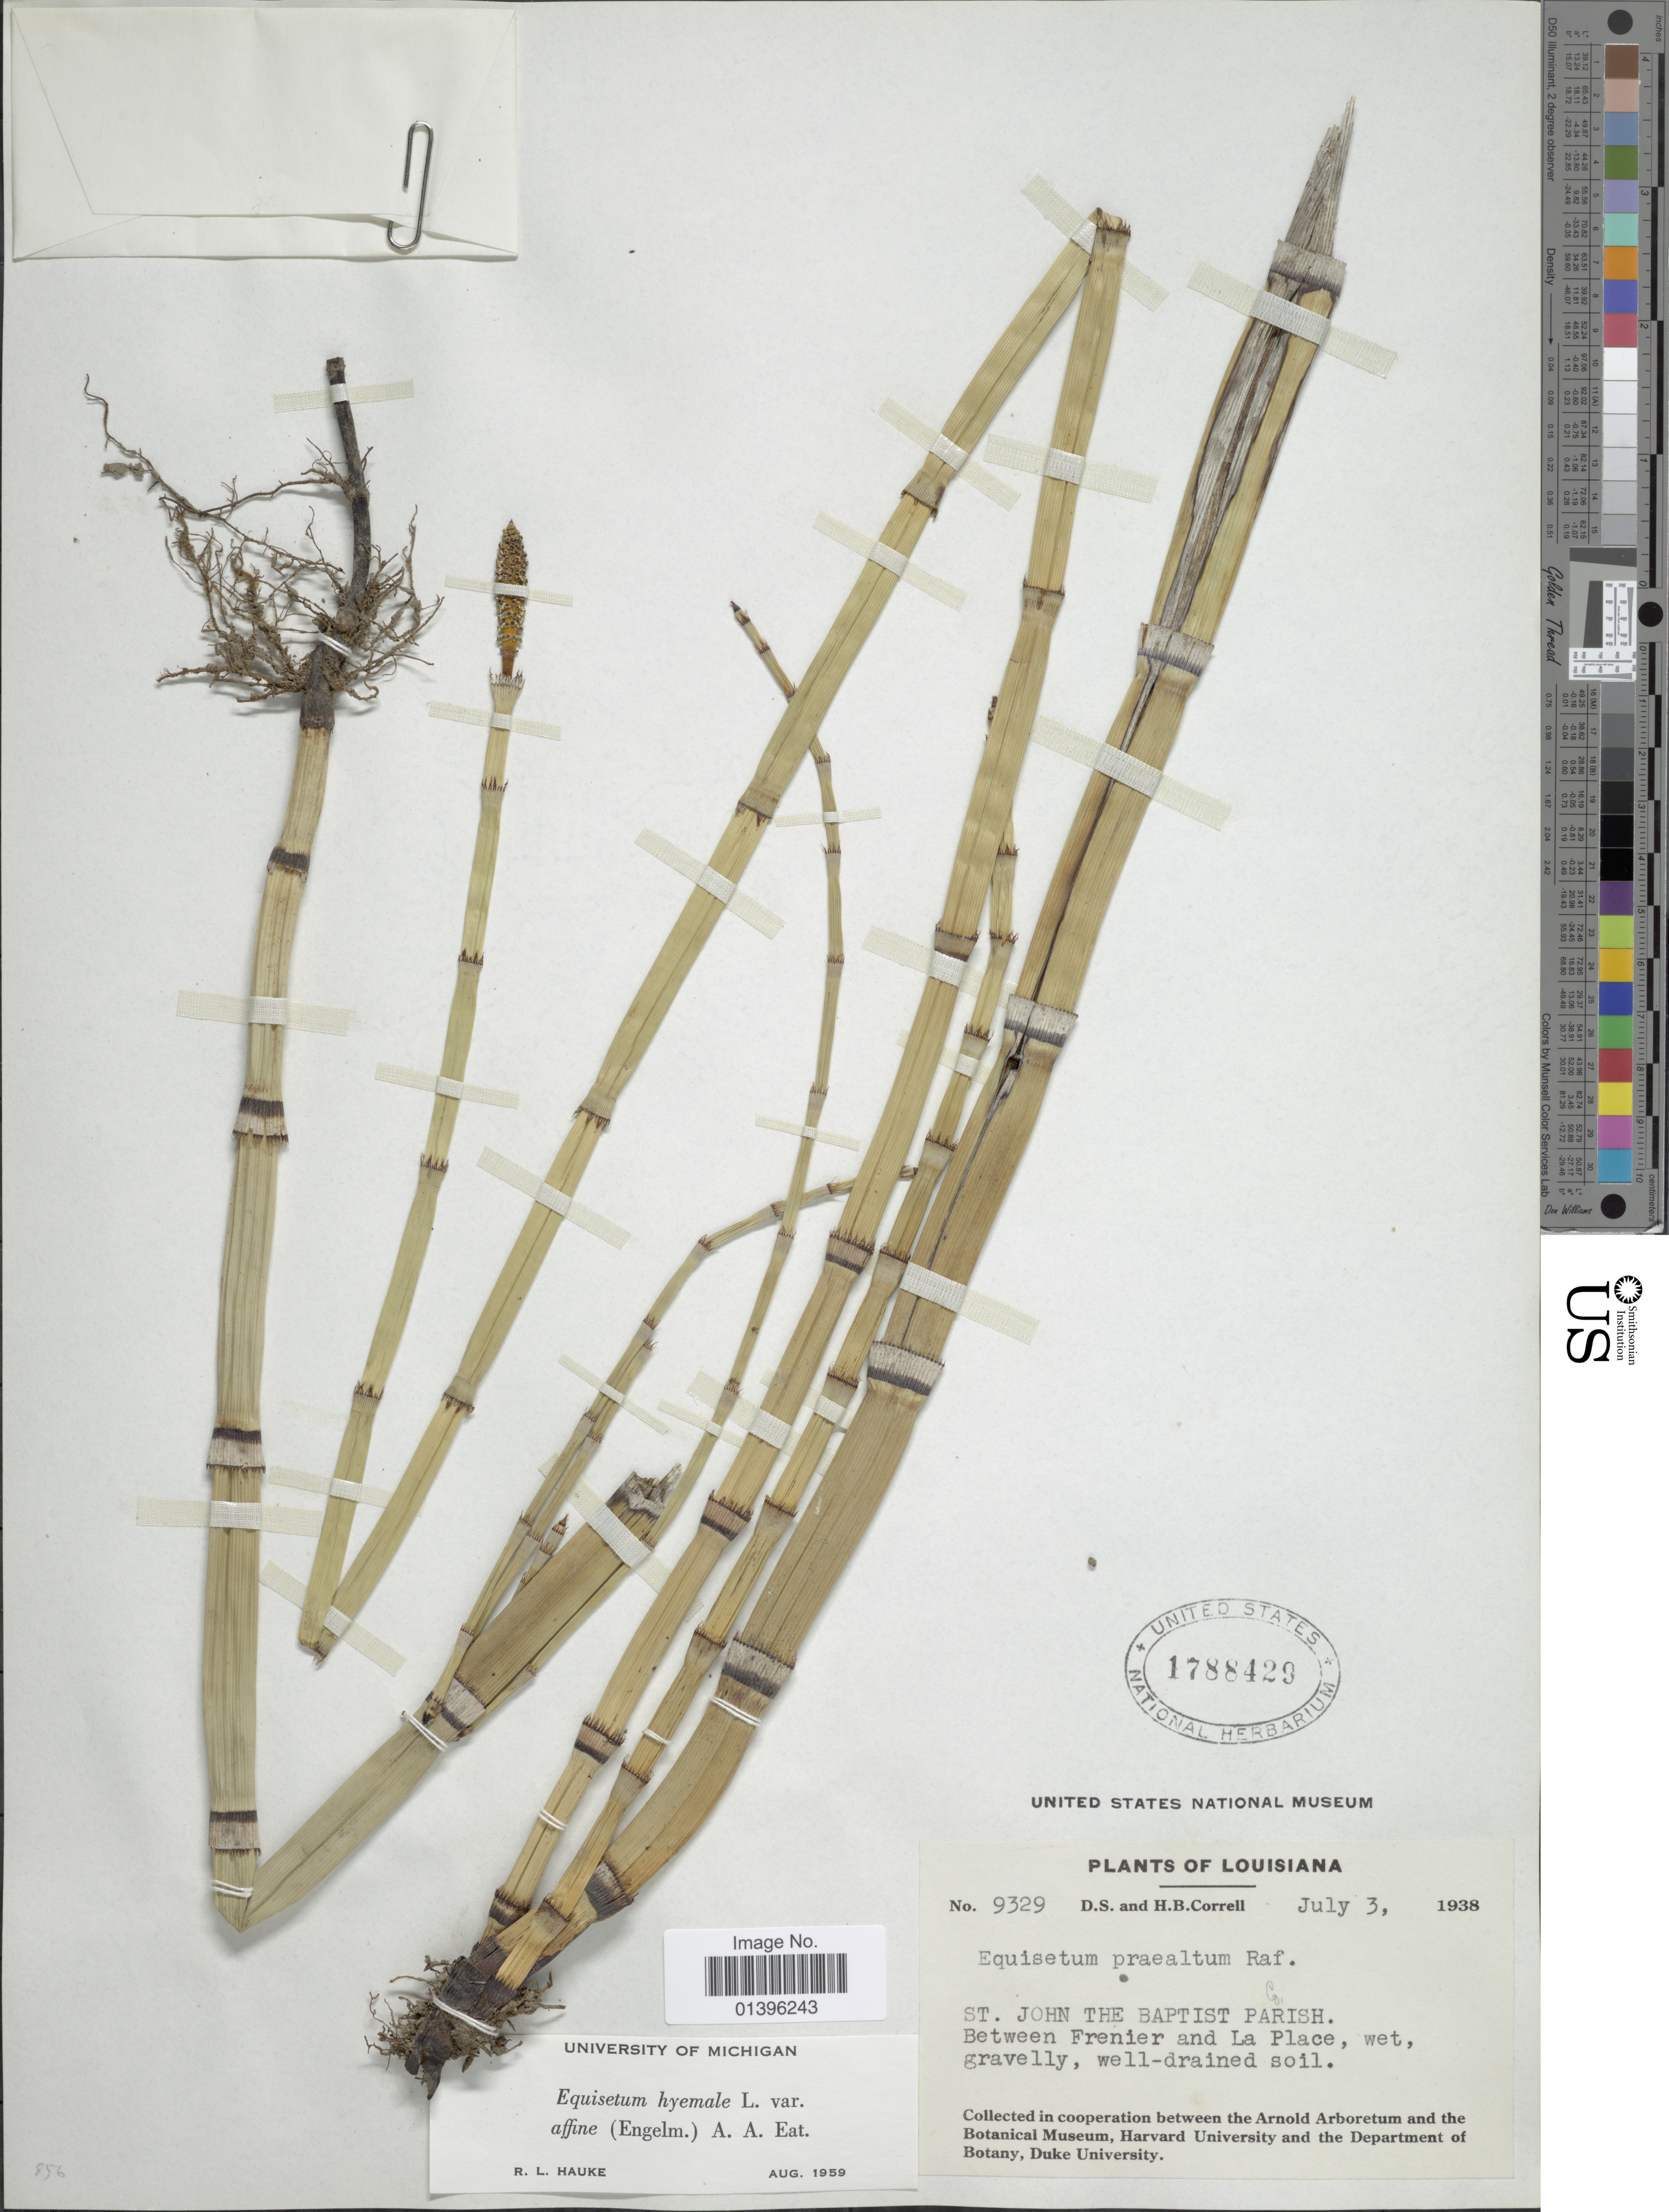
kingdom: Plantae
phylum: Tracheophyta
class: Polypodiopsida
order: Equisetales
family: Equisetaceae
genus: Equisetum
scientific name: Equisetum hyemale var. affine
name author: (Engelm.) A.A. Eaton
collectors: D. S. Correll & H. Correll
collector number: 9329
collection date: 1938-07-03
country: United States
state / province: Louisiana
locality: St. John The Baptist Parish. Between Frenier and La Place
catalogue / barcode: US 1788429